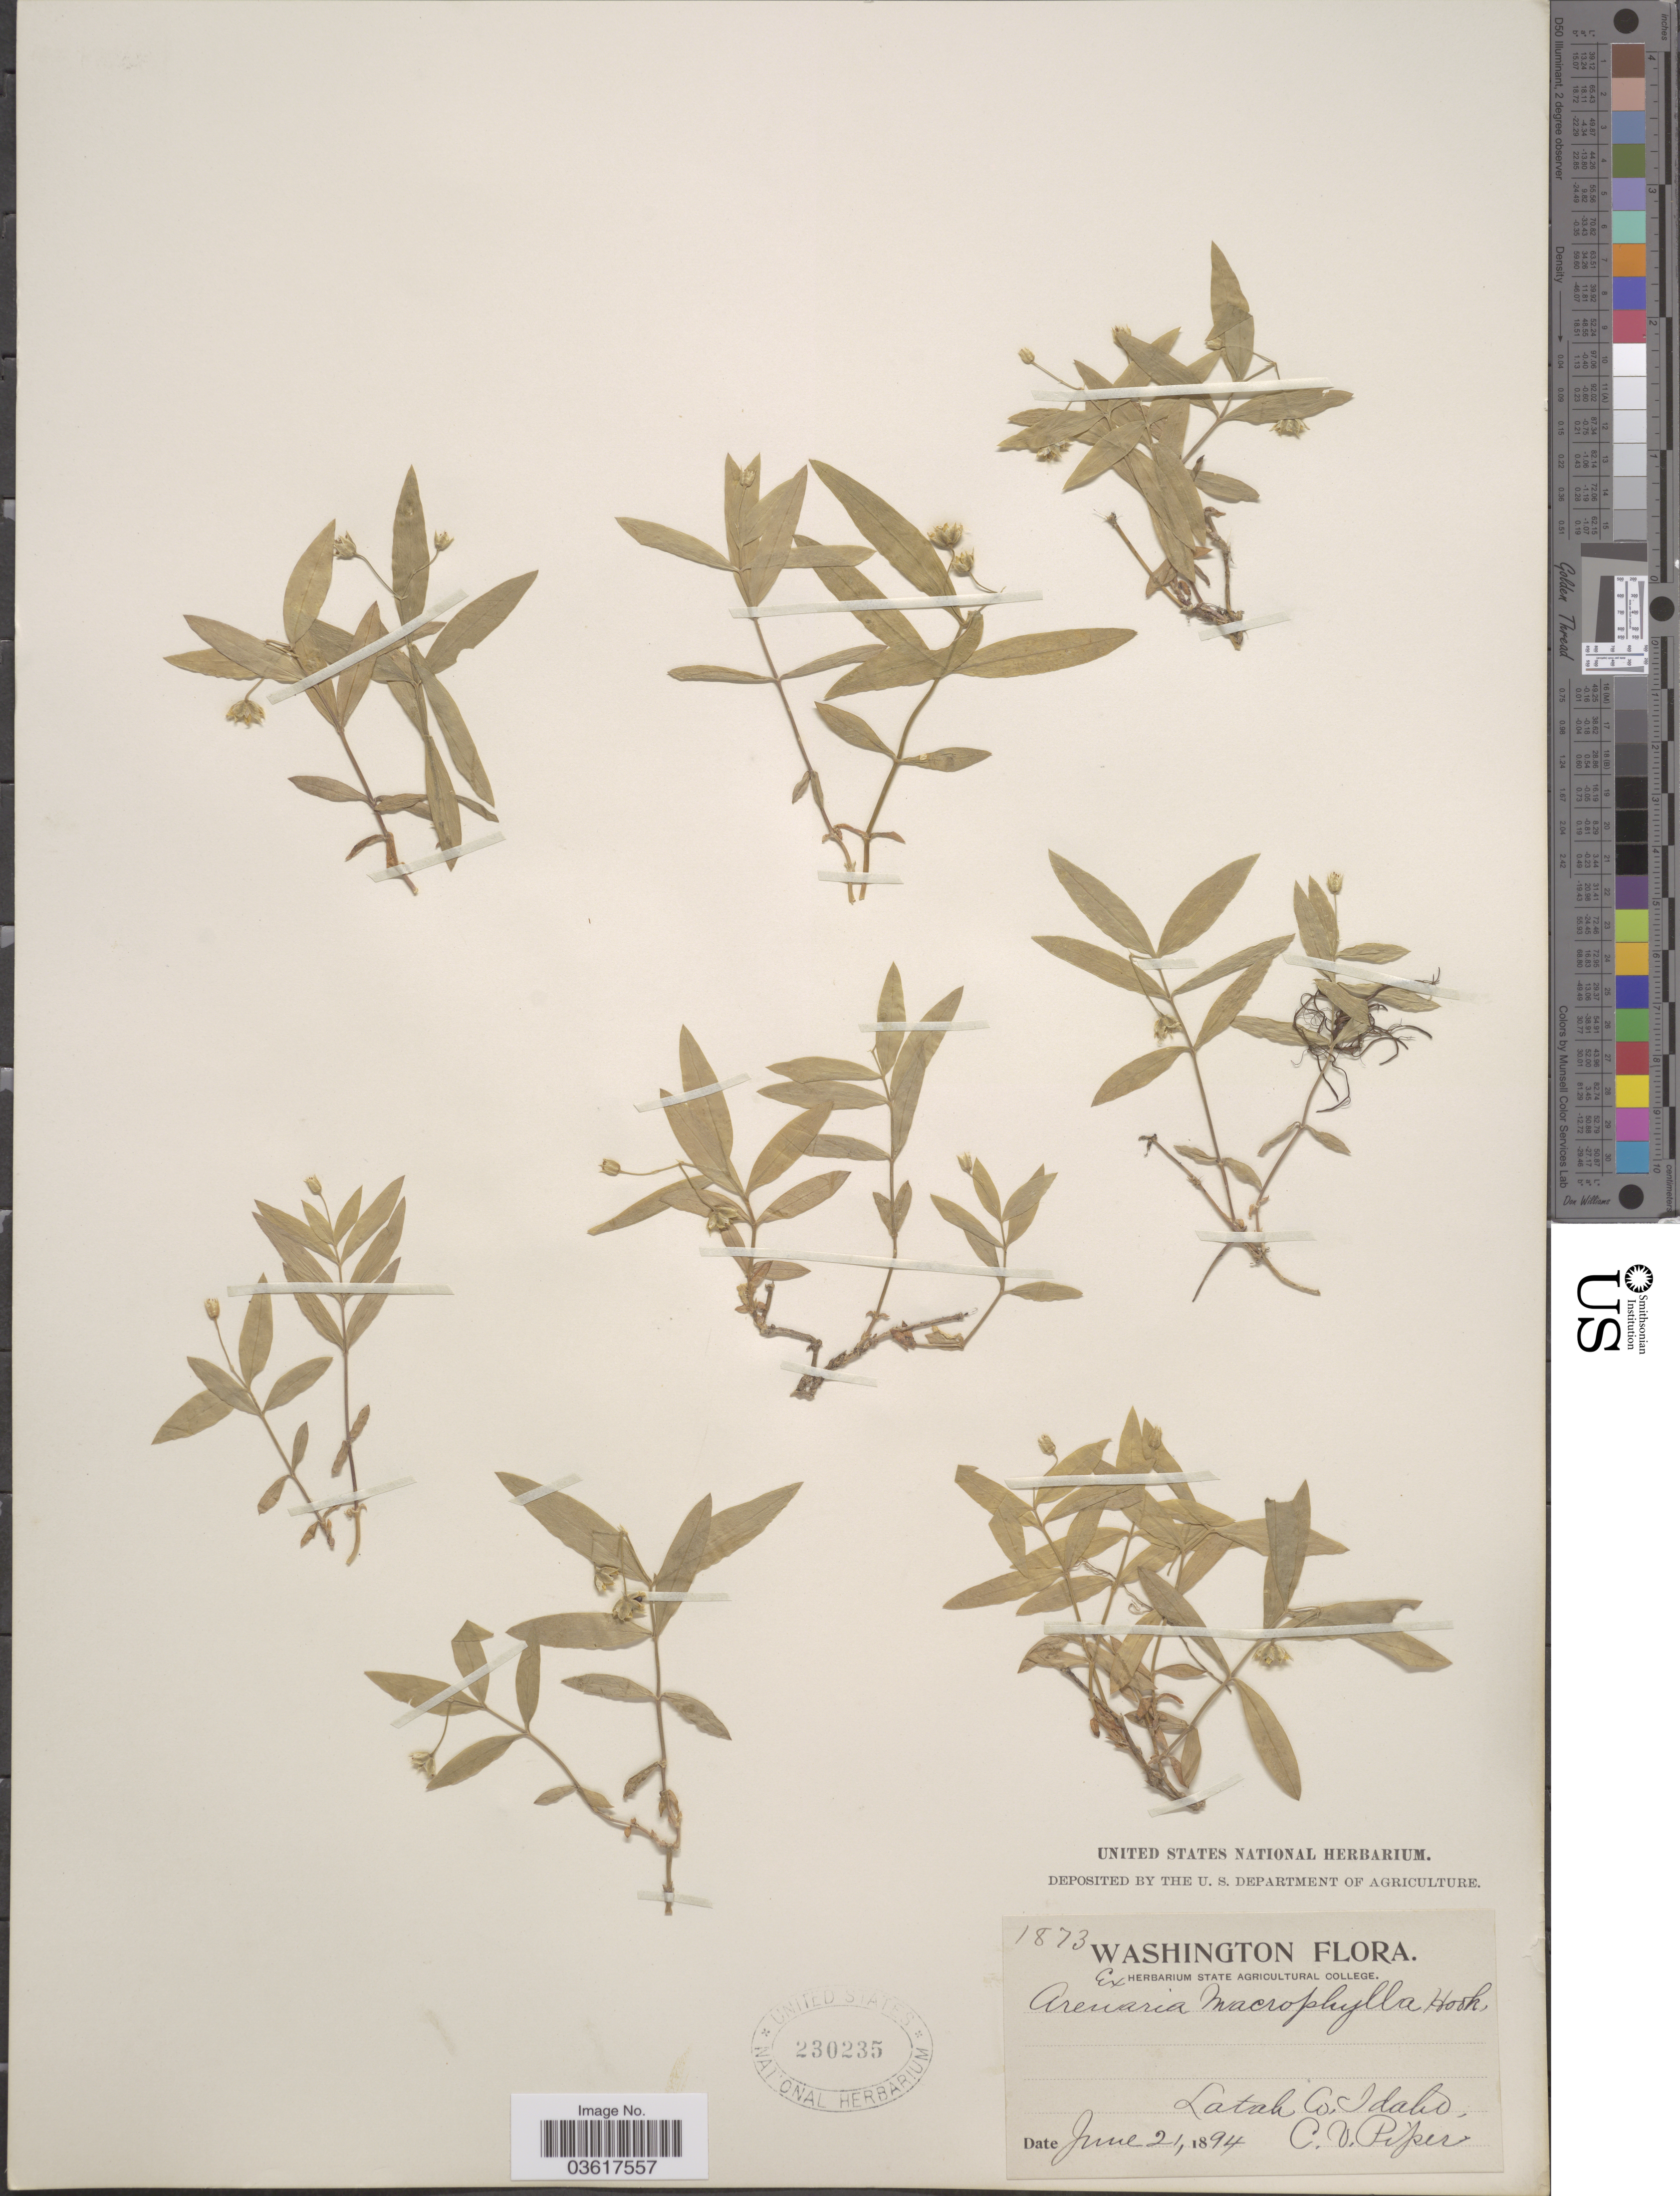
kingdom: Plantae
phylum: Tracheophyta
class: Magnoliopsida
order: Caryophyllales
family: Caryophyllaceae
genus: Moehringia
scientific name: Moehringia macrophylla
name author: (Hook.) Fenzl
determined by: Strong, Mark T., (BOT), Smithsonian Institution - National Museum of Natural History (UNITED STATES)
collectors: C. V. Piper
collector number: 1873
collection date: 1894-06-21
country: United States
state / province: Idaho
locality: Latah Co.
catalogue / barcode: US 230235